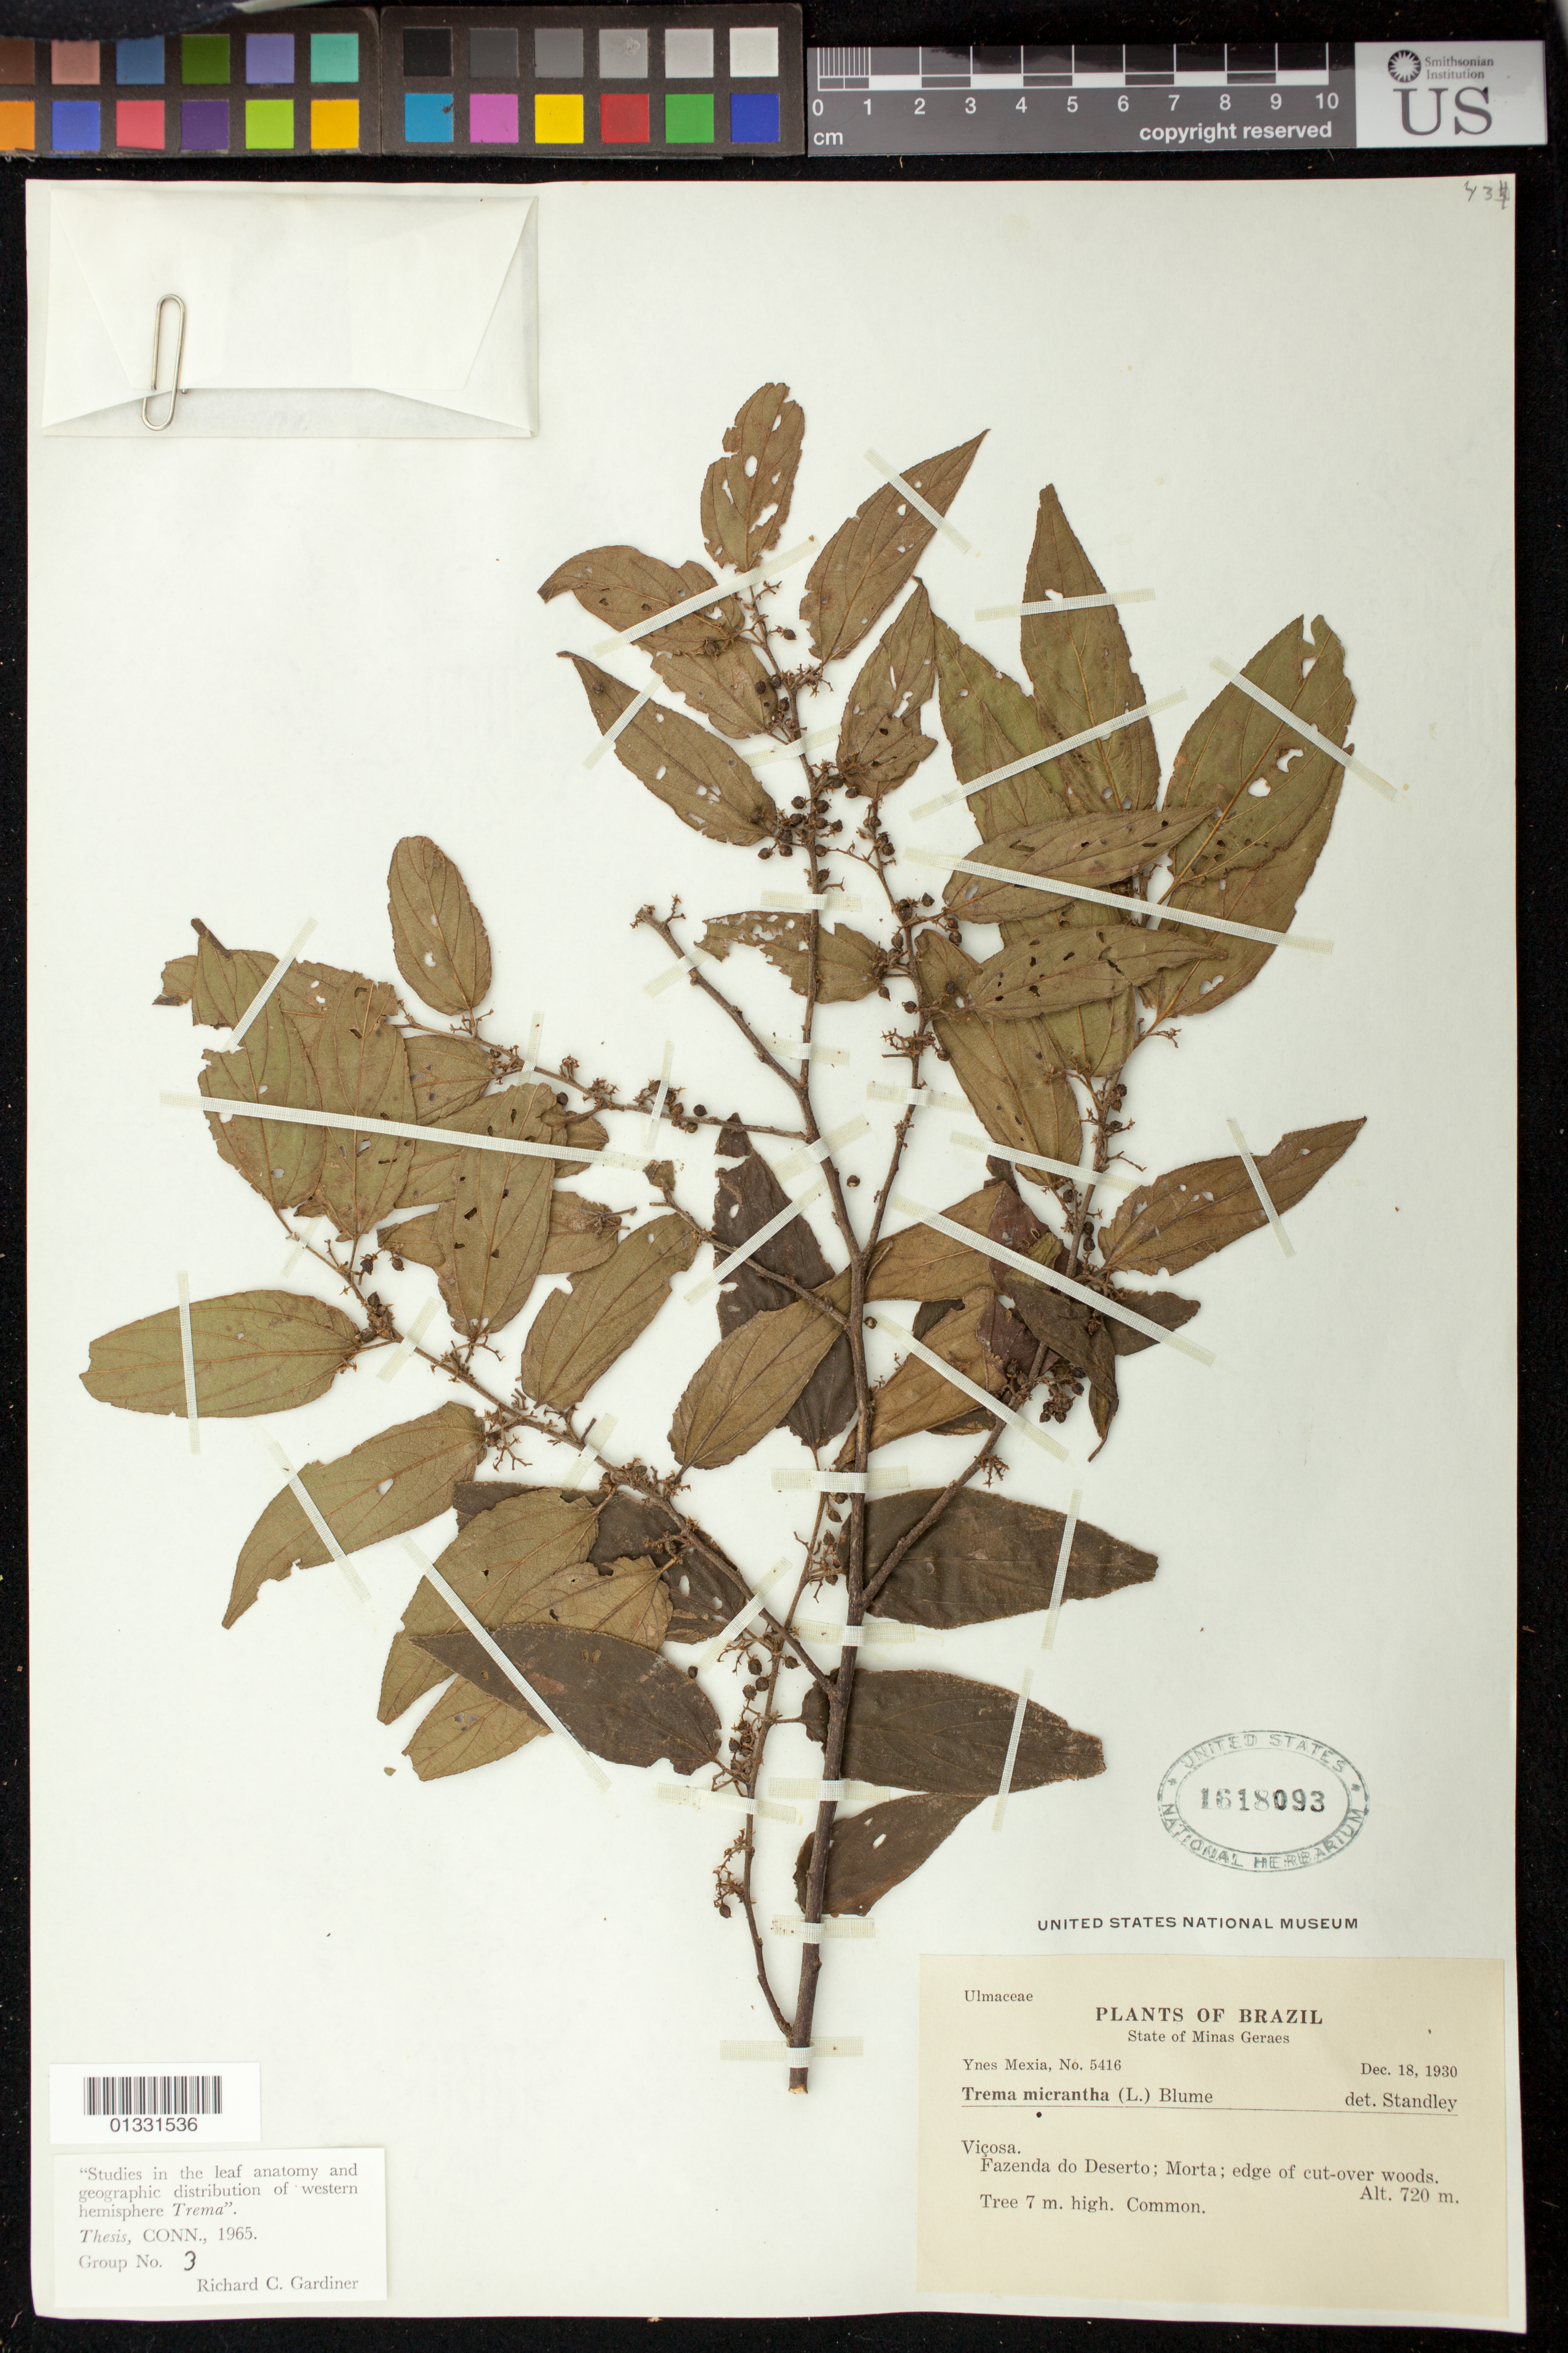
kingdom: Plantae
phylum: Tracheophyta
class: Magnoliopsida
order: Rosales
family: Cannabaceae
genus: Trema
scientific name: Trema micranthum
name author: (L.) Blume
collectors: Y. Mexia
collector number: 5416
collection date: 1930-12-18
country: Brazil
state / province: Minas Gerais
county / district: Viçosa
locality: Fazenda do Deserto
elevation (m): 720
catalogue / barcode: US 1618093